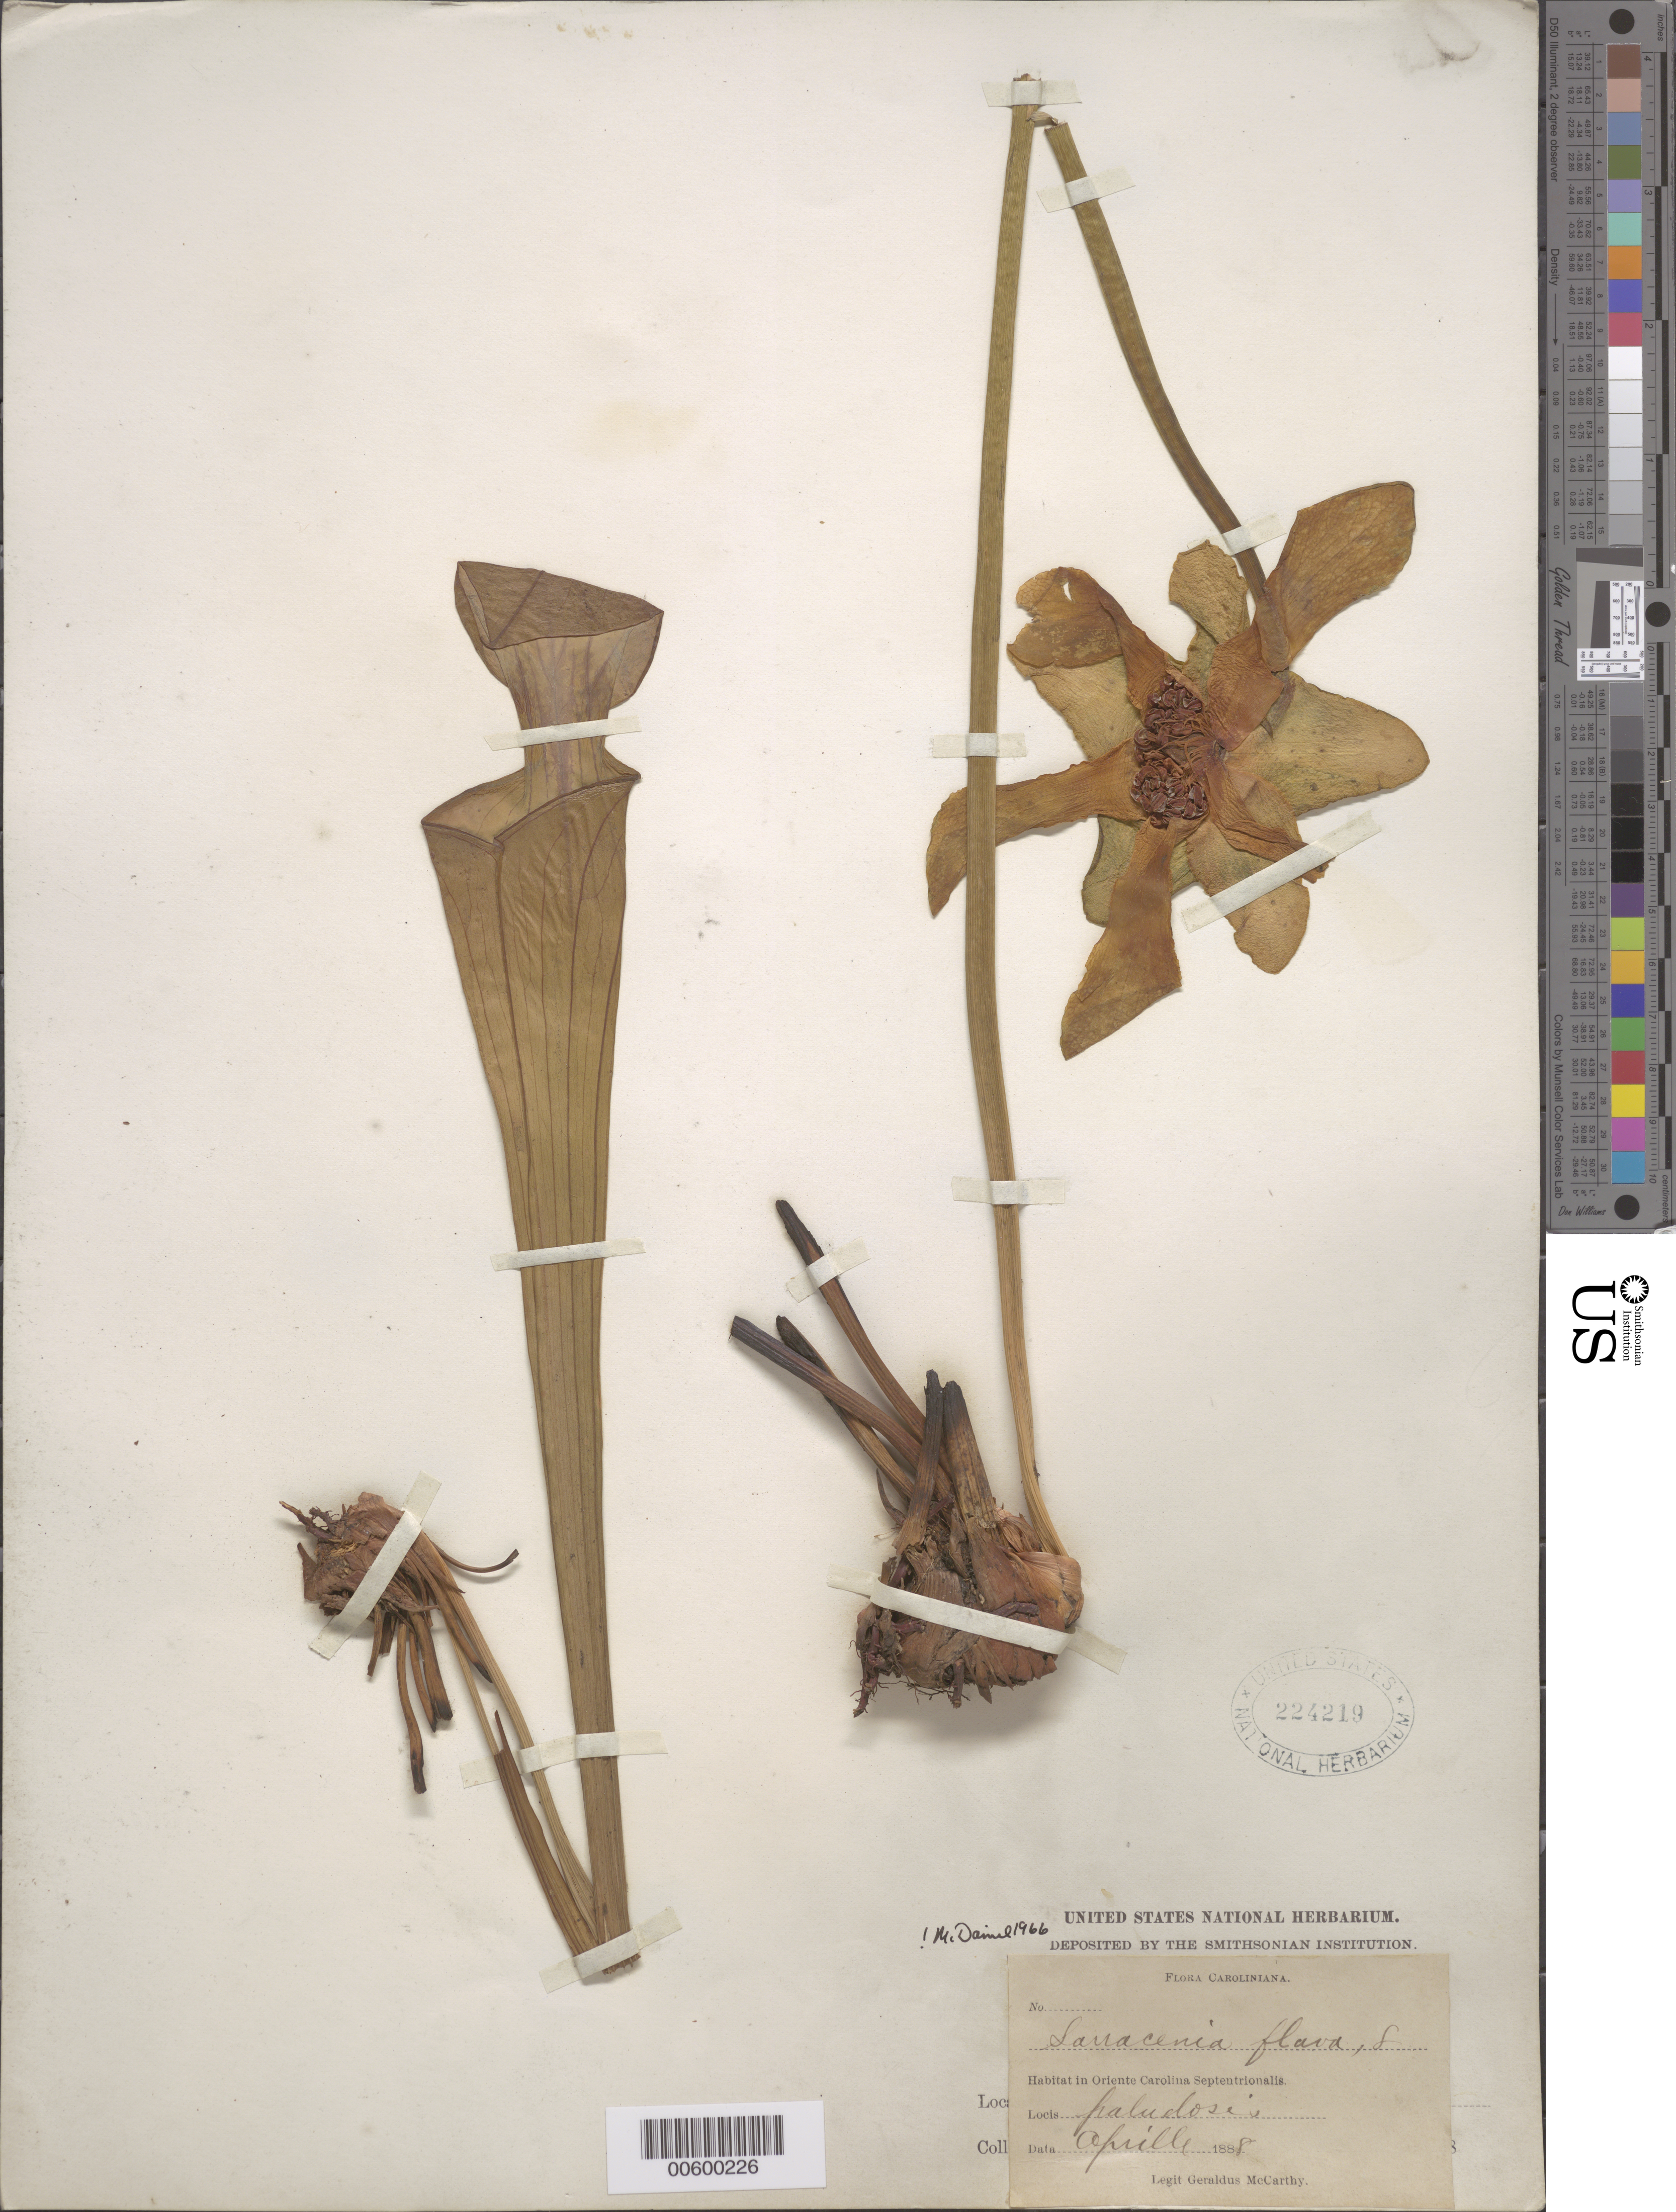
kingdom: Plantae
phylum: Tracheophyta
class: Magnoliopsida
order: Ericales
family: Sarraceniaceae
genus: Sarracenia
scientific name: Sarracenia flava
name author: L.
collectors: G. McCarthy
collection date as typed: Apr 1888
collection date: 1888-04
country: United States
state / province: North Carolina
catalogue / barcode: US 224219